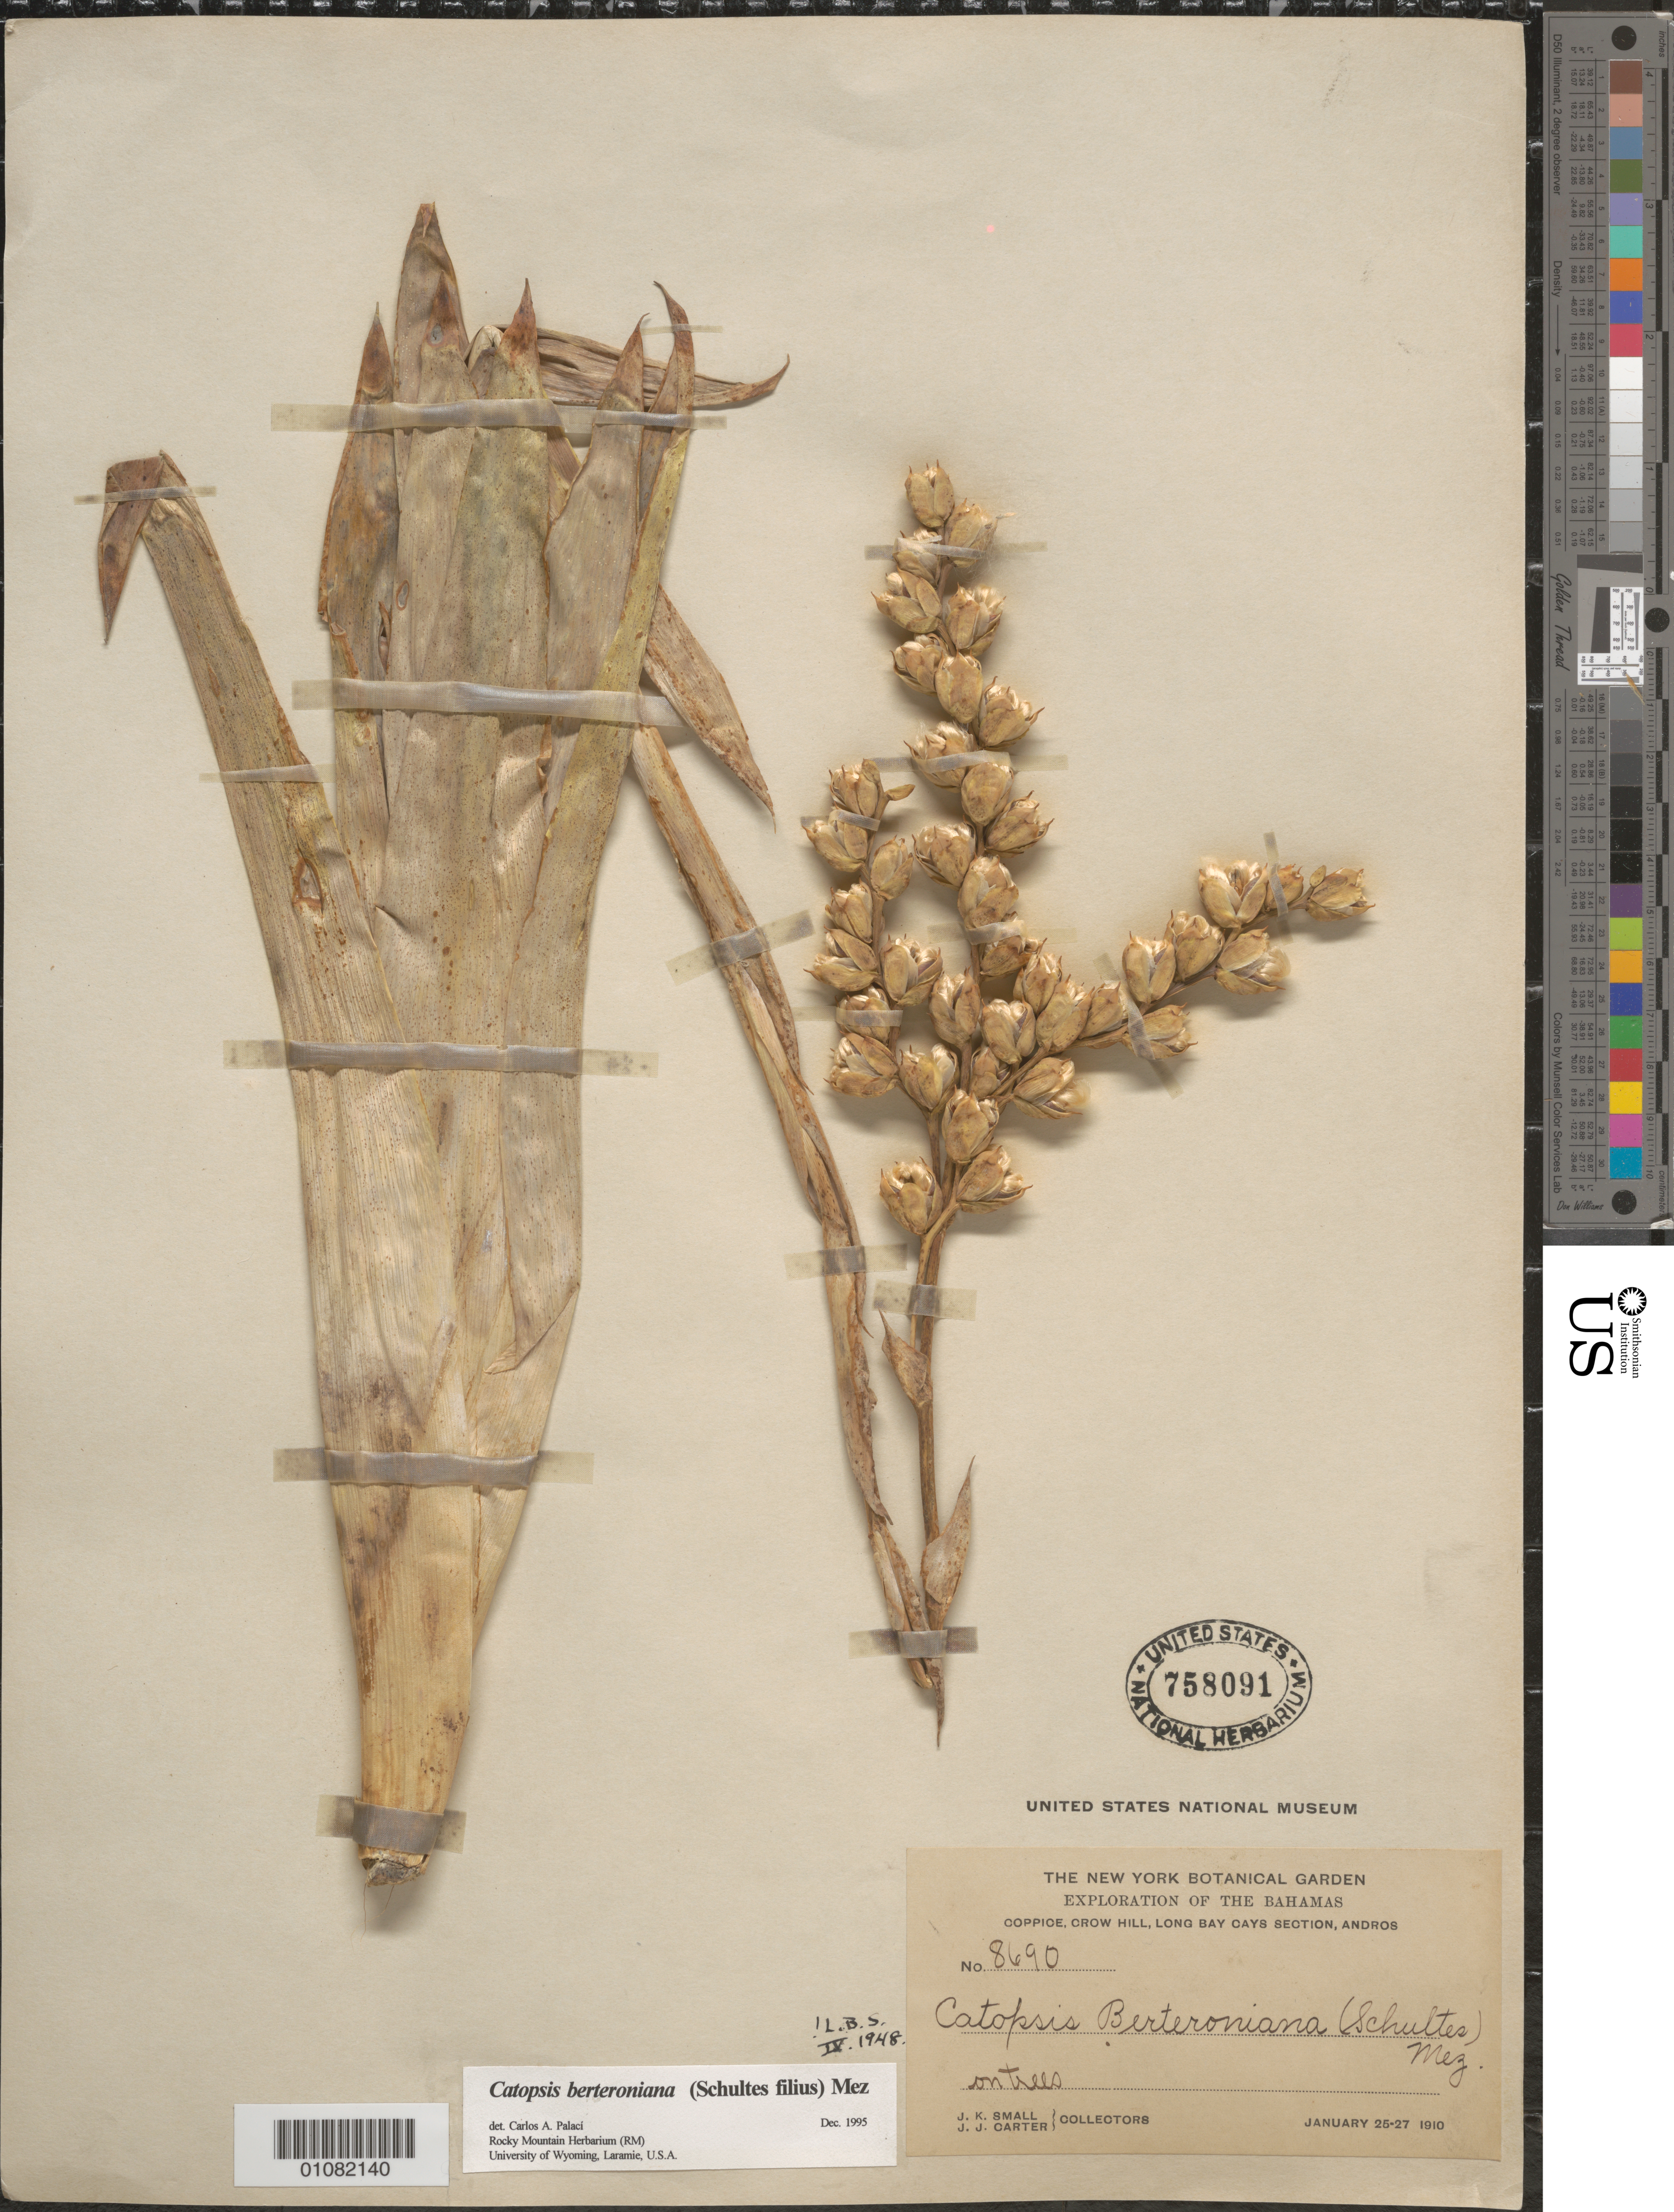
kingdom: Plantae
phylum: Tracheophyta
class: Liliopsida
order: Poales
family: Bromeliaceae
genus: Catopsis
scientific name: Catopsis berteroniana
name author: (Schult. & Schult. f.) Mez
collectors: J. K. Small & J. J. Carter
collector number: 8690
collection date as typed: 25 Jan 1910 to 27 Jan 1910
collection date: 1910-01-25/1910-01-27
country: Bahamas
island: Andros I.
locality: Coppice, Crow Hill, Long Bay Cays Section.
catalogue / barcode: US 758091